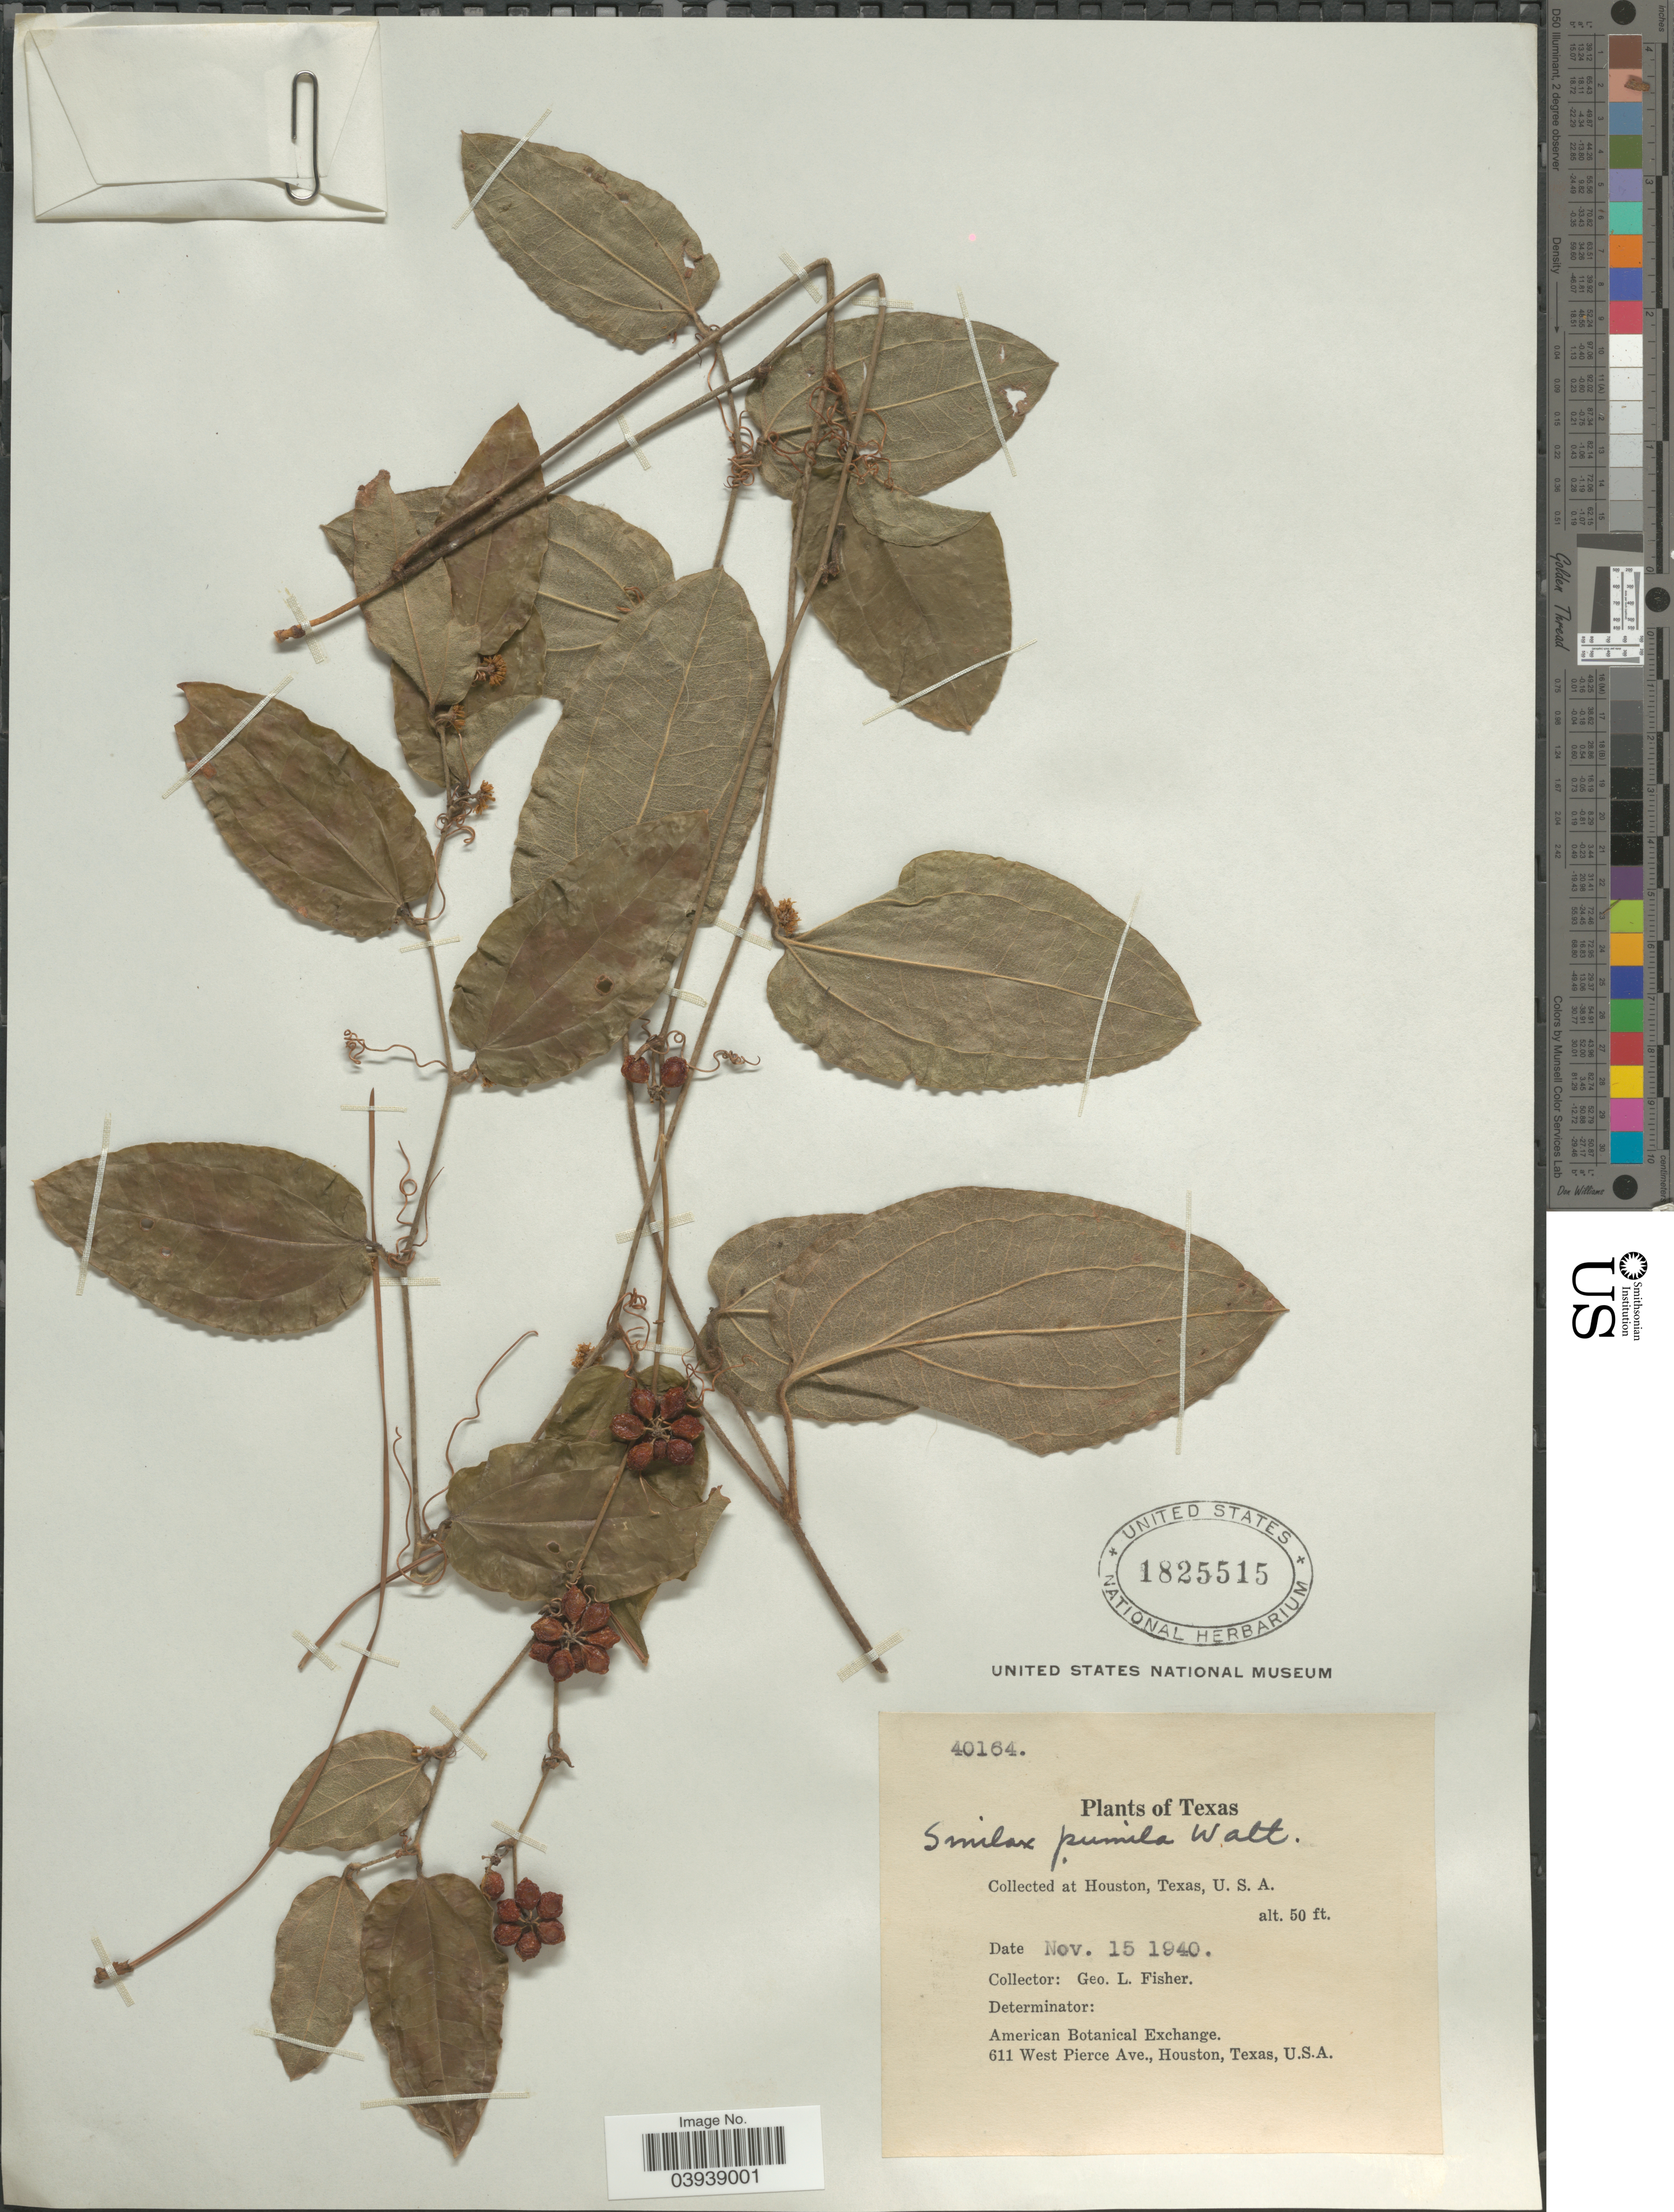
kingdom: Plantae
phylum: Tracheophyta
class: Liliopsida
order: Liliales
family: Smilacaceae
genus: Smilax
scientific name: Smilax pumila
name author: Walter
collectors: G. L. Fisher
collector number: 40164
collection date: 1940-11-15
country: United States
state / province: Texas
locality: At Houston.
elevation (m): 15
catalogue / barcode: US 1825515